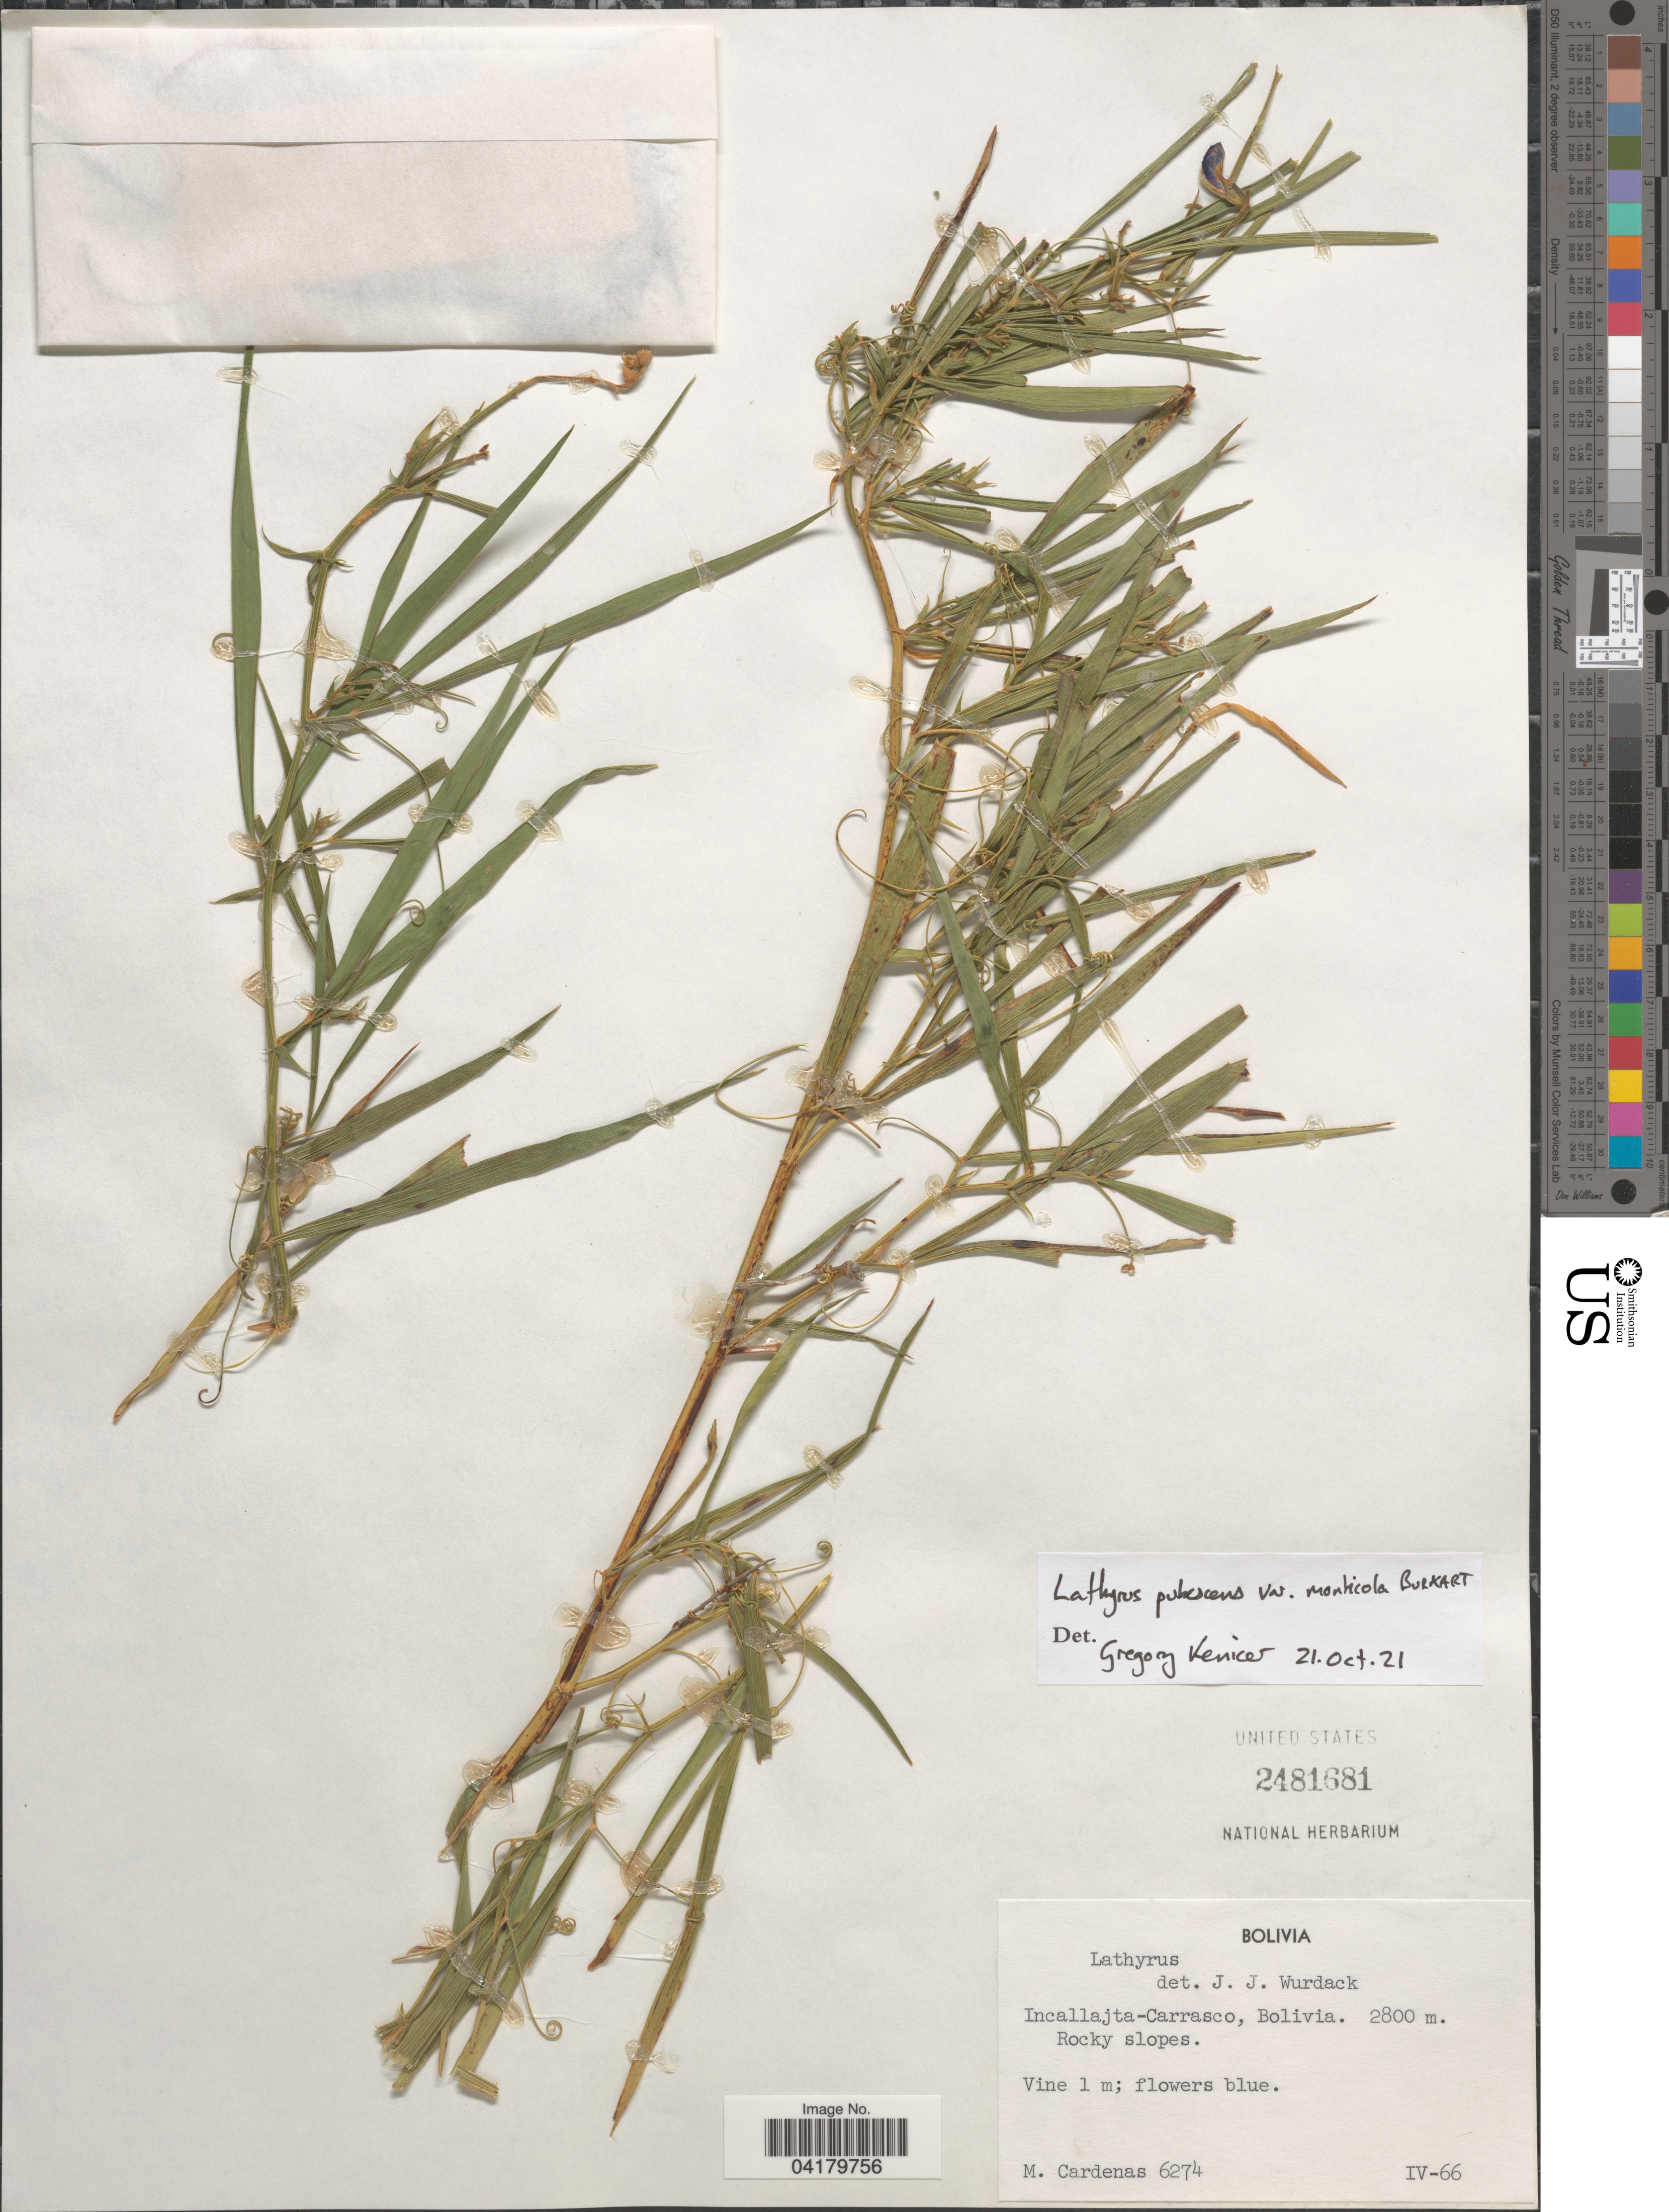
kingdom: Plantae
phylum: Tracheophyta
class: Magnoliopsida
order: Fabales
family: Fabaceae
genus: Lathyrus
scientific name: Lathyrus pubescens var. monticola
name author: Burkart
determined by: Kenicer, Gregory J.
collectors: M. Cárdenas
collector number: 6274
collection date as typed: Transcribed d/m/y: /4/66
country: Bolivia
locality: Incallajta-Carrasco.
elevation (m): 2800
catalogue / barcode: US 2481681